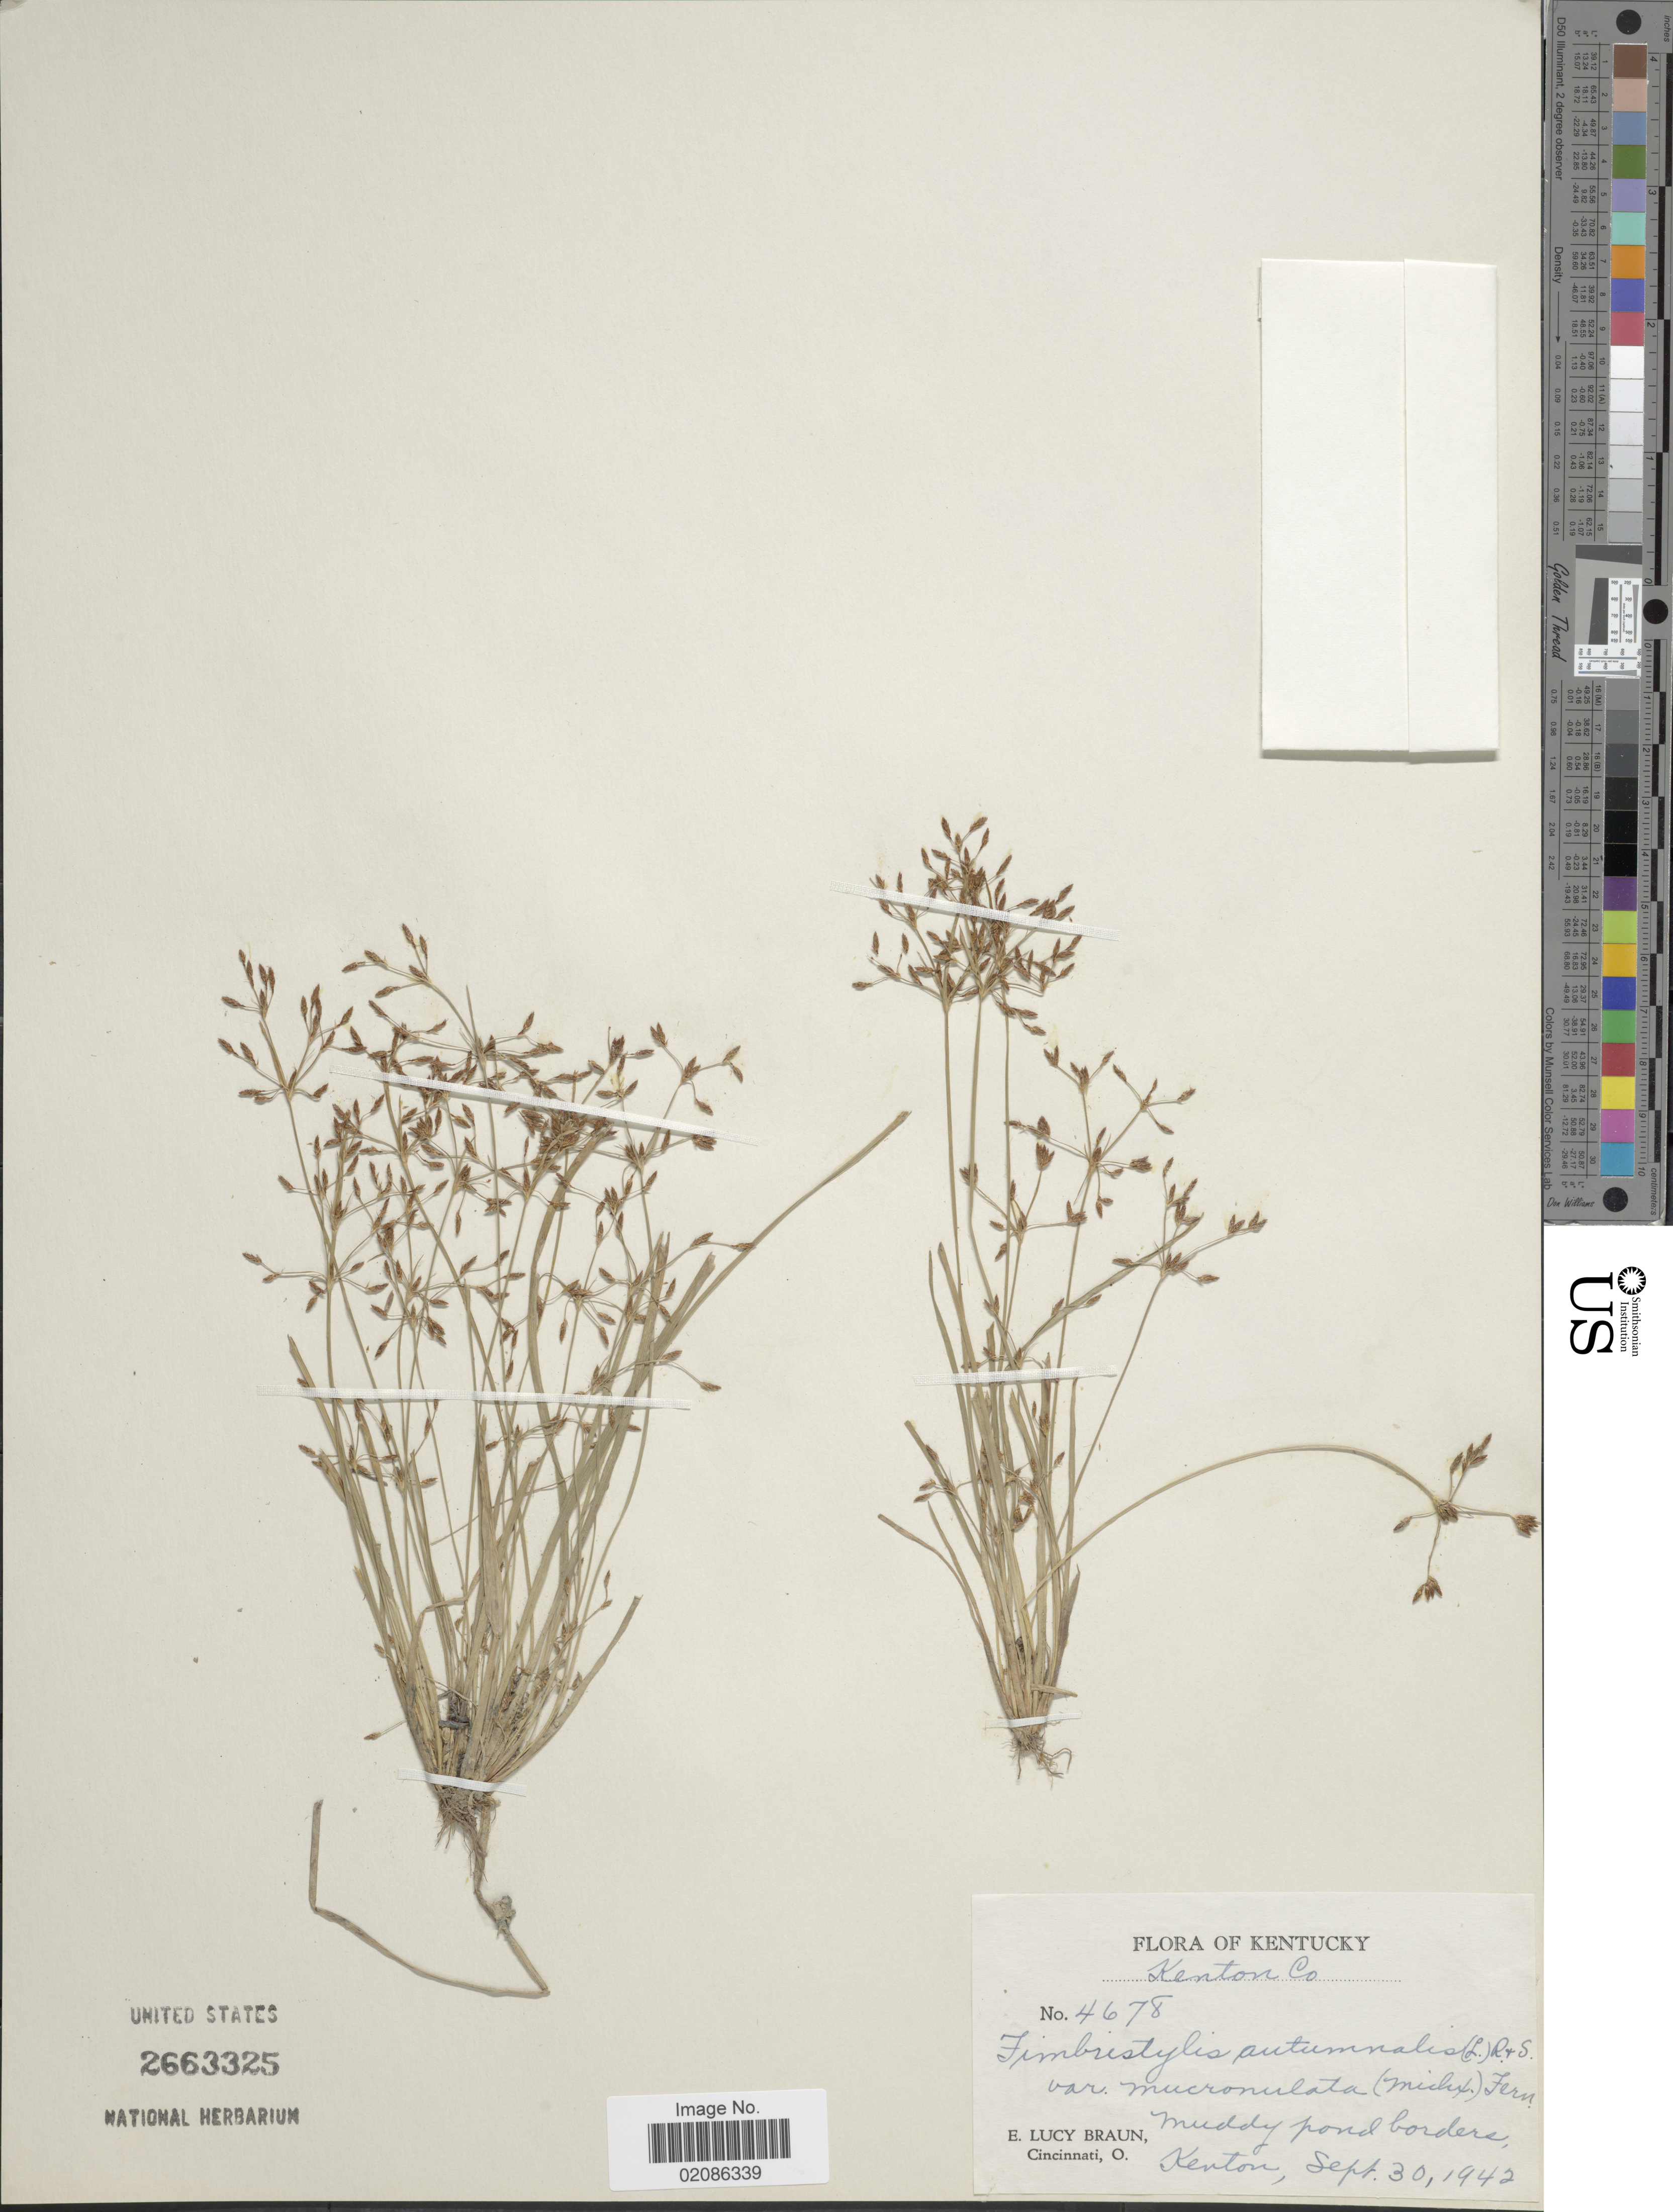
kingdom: Plantae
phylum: Tracheophyta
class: Liliopsida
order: Poales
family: Cyperaceae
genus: Fimbristylis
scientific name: Fimbristylis autumnalis (L.) Roem. & Schult.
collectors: E. L. Braun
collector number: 4678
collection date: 1942-09-30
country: United States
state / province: Kentucky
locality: Kenton Co Co, Muddy pond borders, Kenton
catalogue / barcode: US 2663325